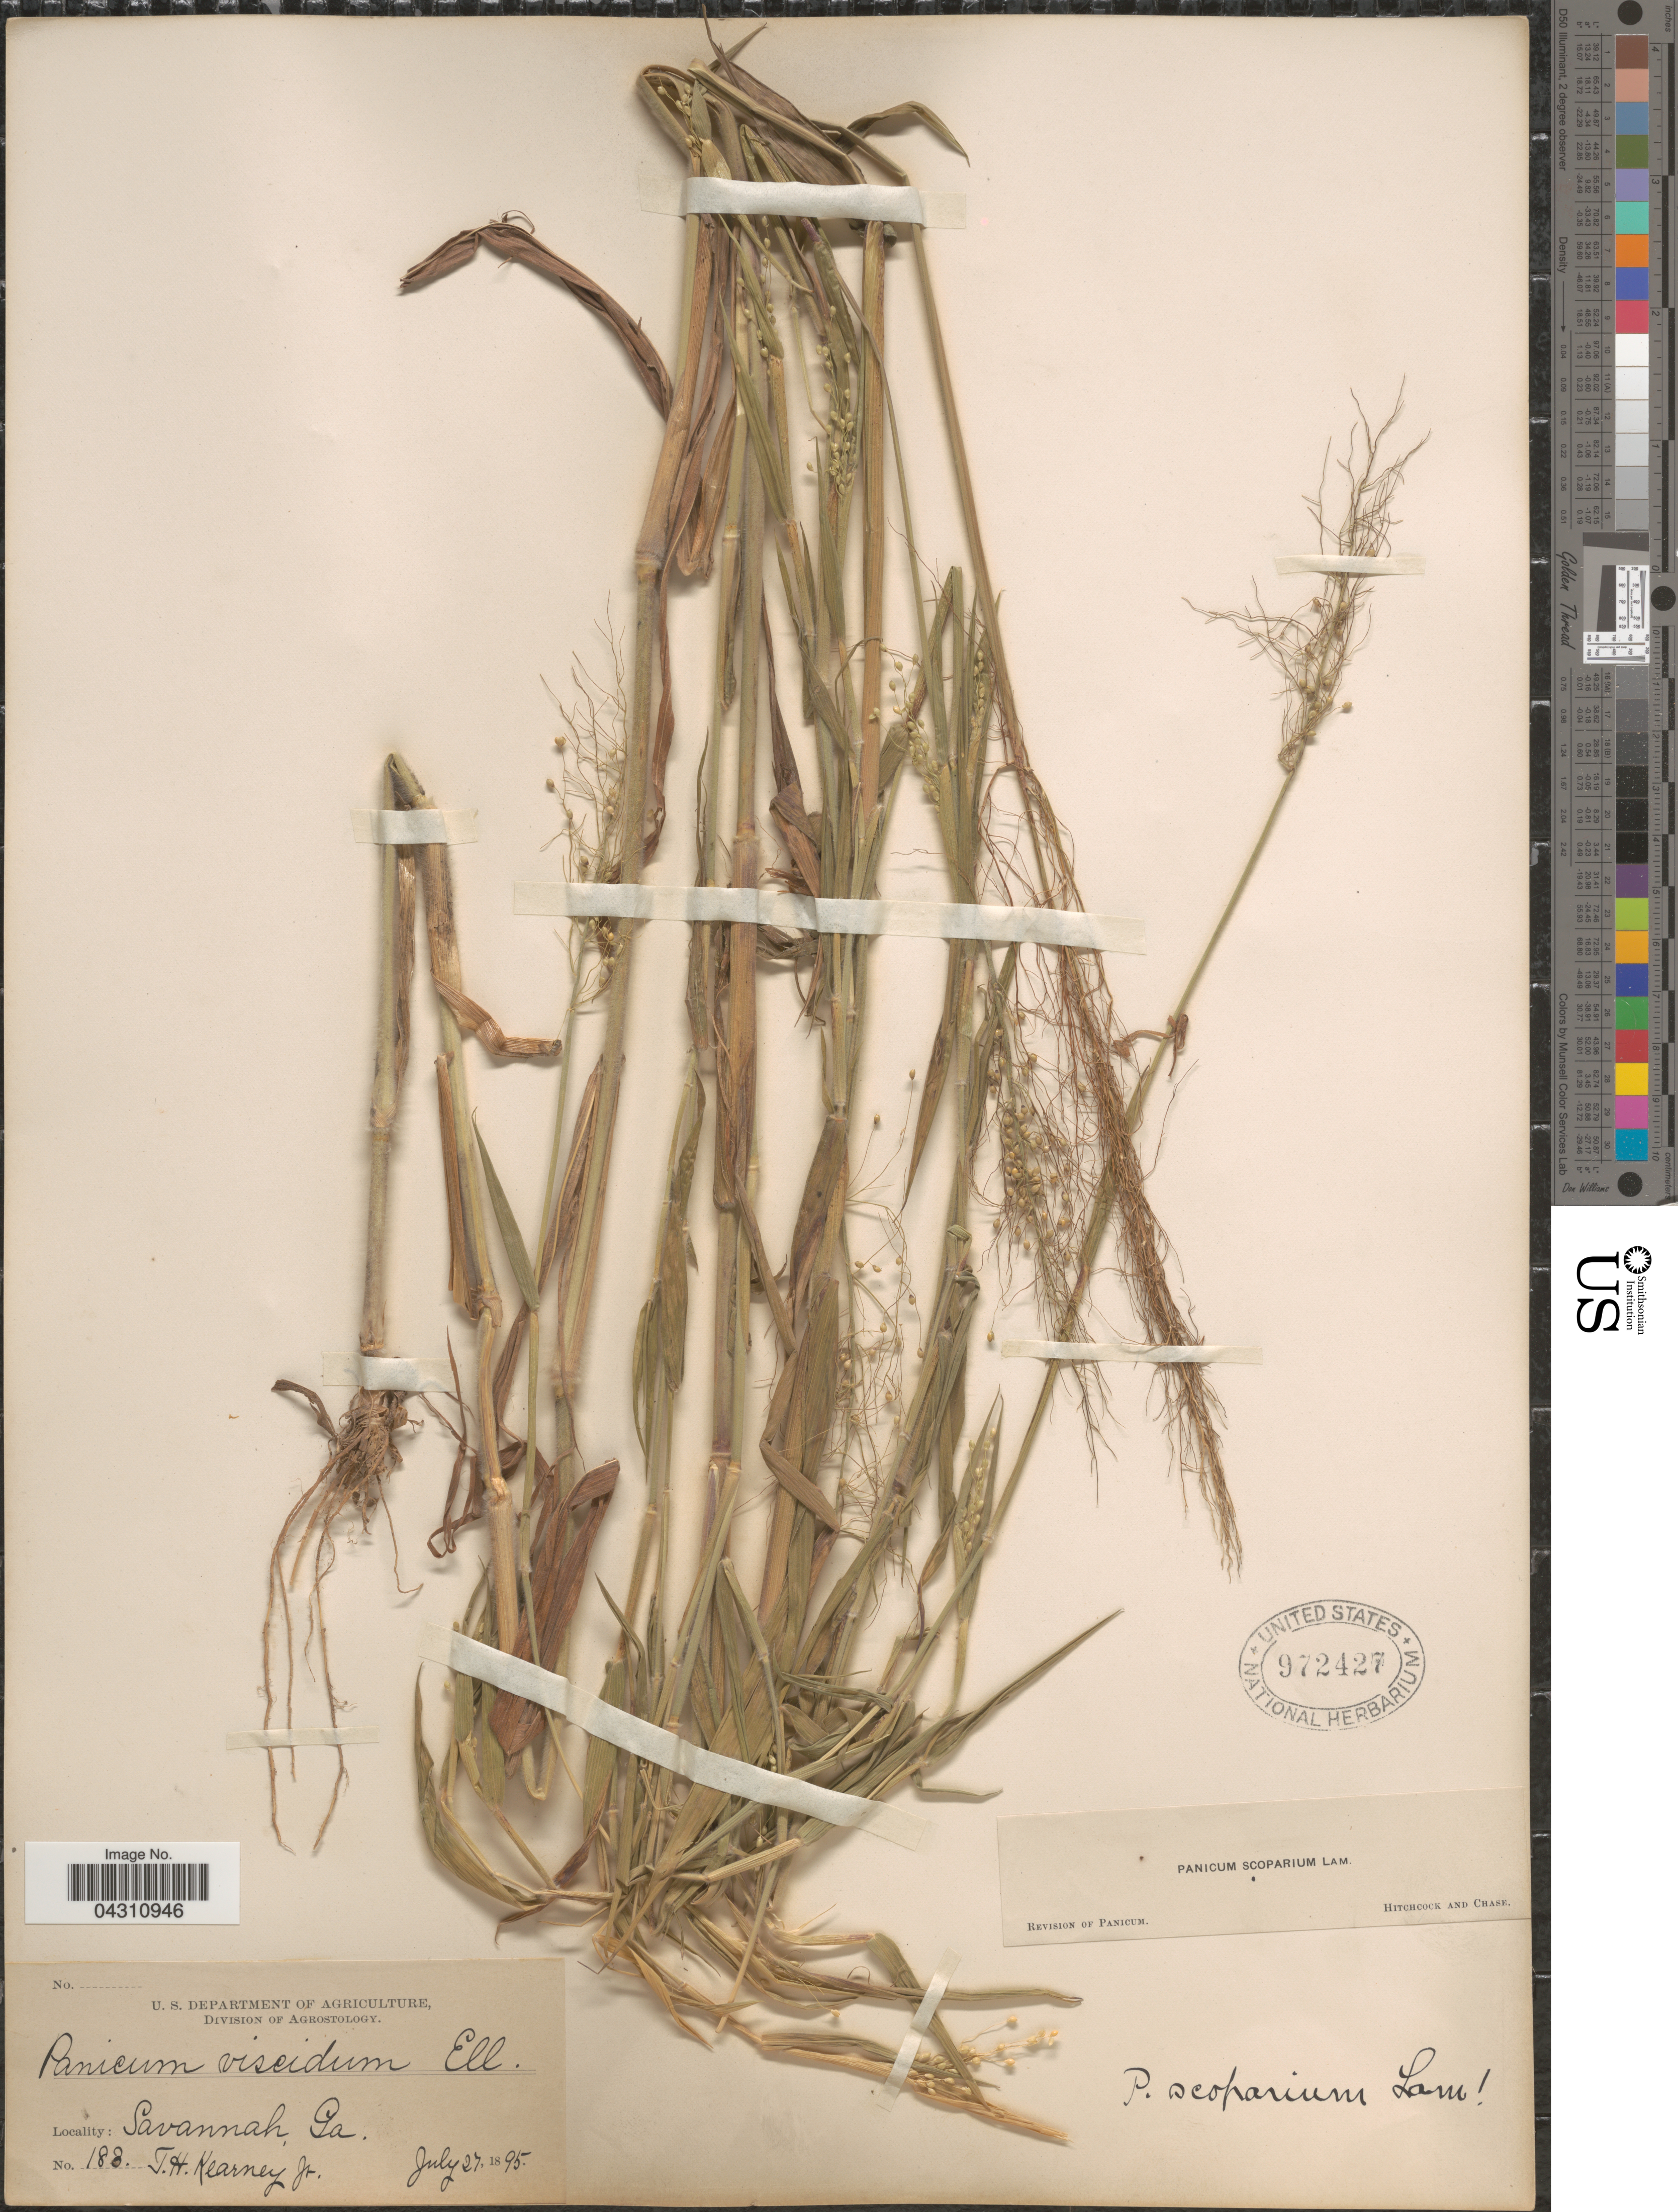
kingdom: Plantae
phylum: Tracheophyta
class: Liliopsida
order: Poales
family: Poaceae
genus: Dichanthelium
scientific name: Dichanthelium scoparium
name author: (Lam.) Gould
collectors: T. H. Kearney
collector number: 183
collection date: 1895-07-27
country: United States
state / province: Georgia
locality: Savannah.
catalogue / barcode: US 972427